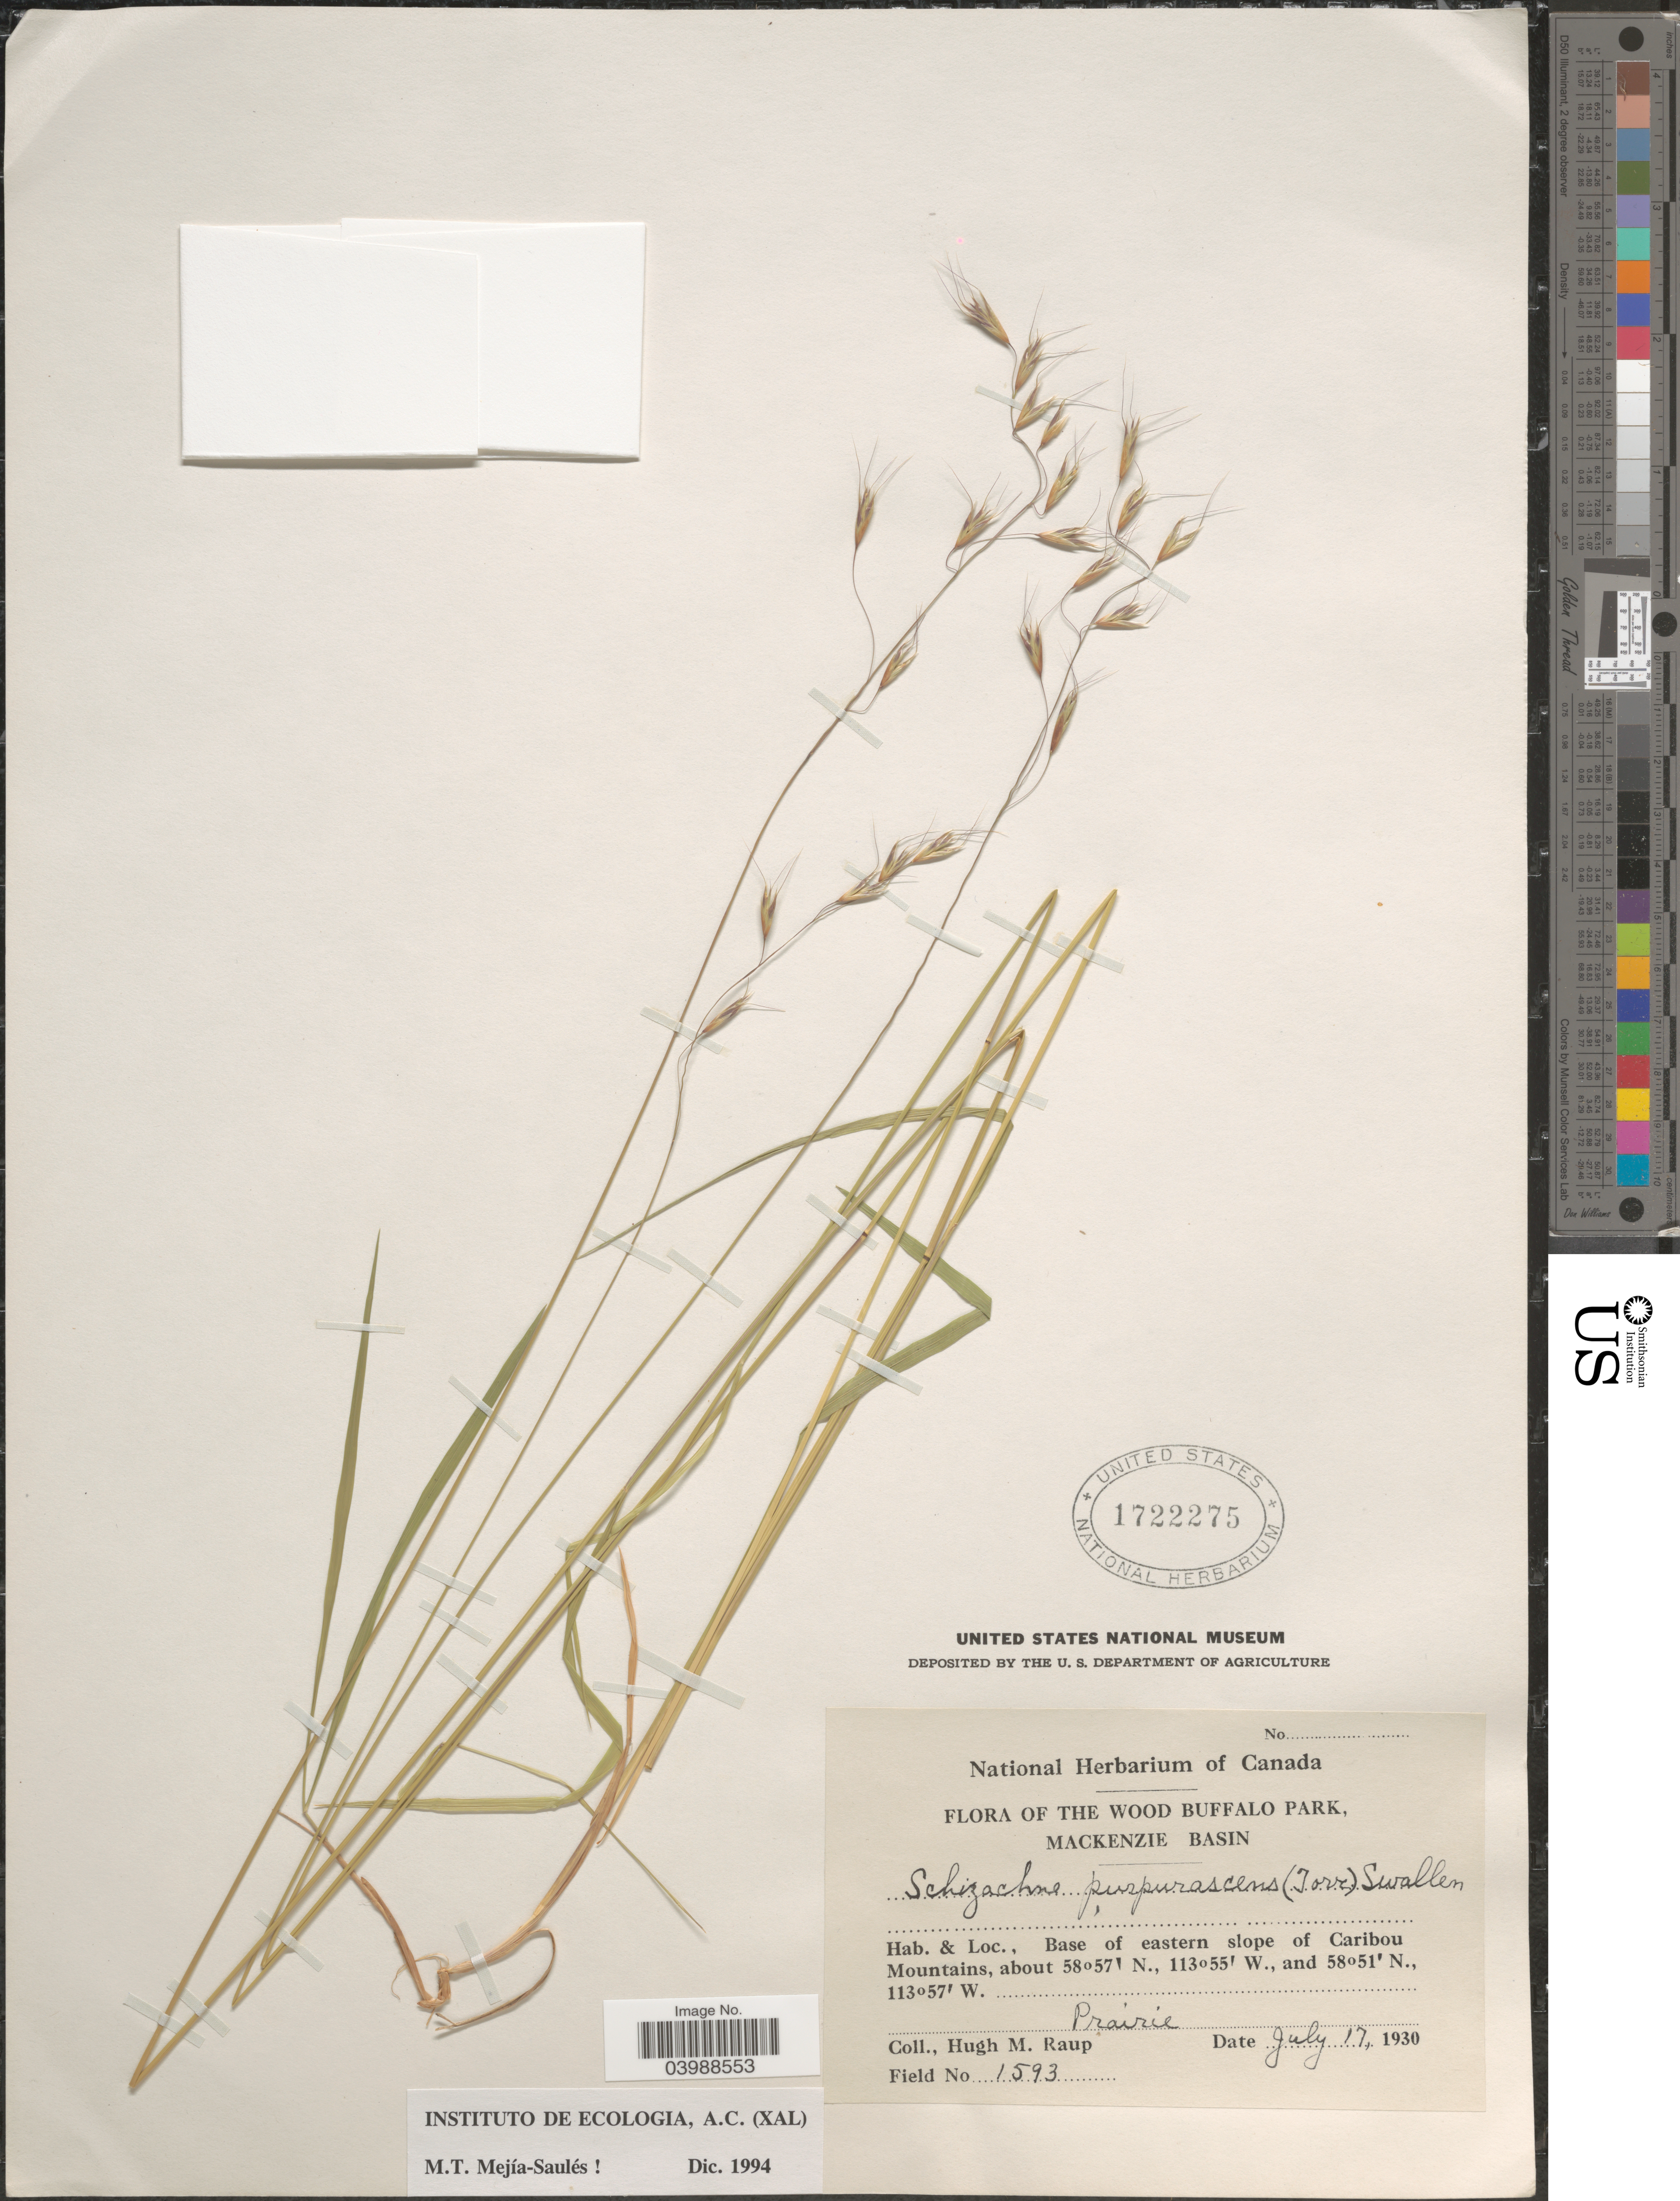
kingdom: Plantae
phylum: Tracheophyta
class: Liliopsida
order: Poales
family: Poaceae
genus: Schizachne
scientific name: Schizachne purpurascens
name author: (Torr.) Swallen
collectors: H. Raup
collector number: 1593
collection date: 1930-07-17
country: Canada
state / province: Alberta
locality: The Wood Buffalo Park, Mackenzie Basin. Base of eastern slope of Caribou Mountains.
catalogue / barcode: US 1722275